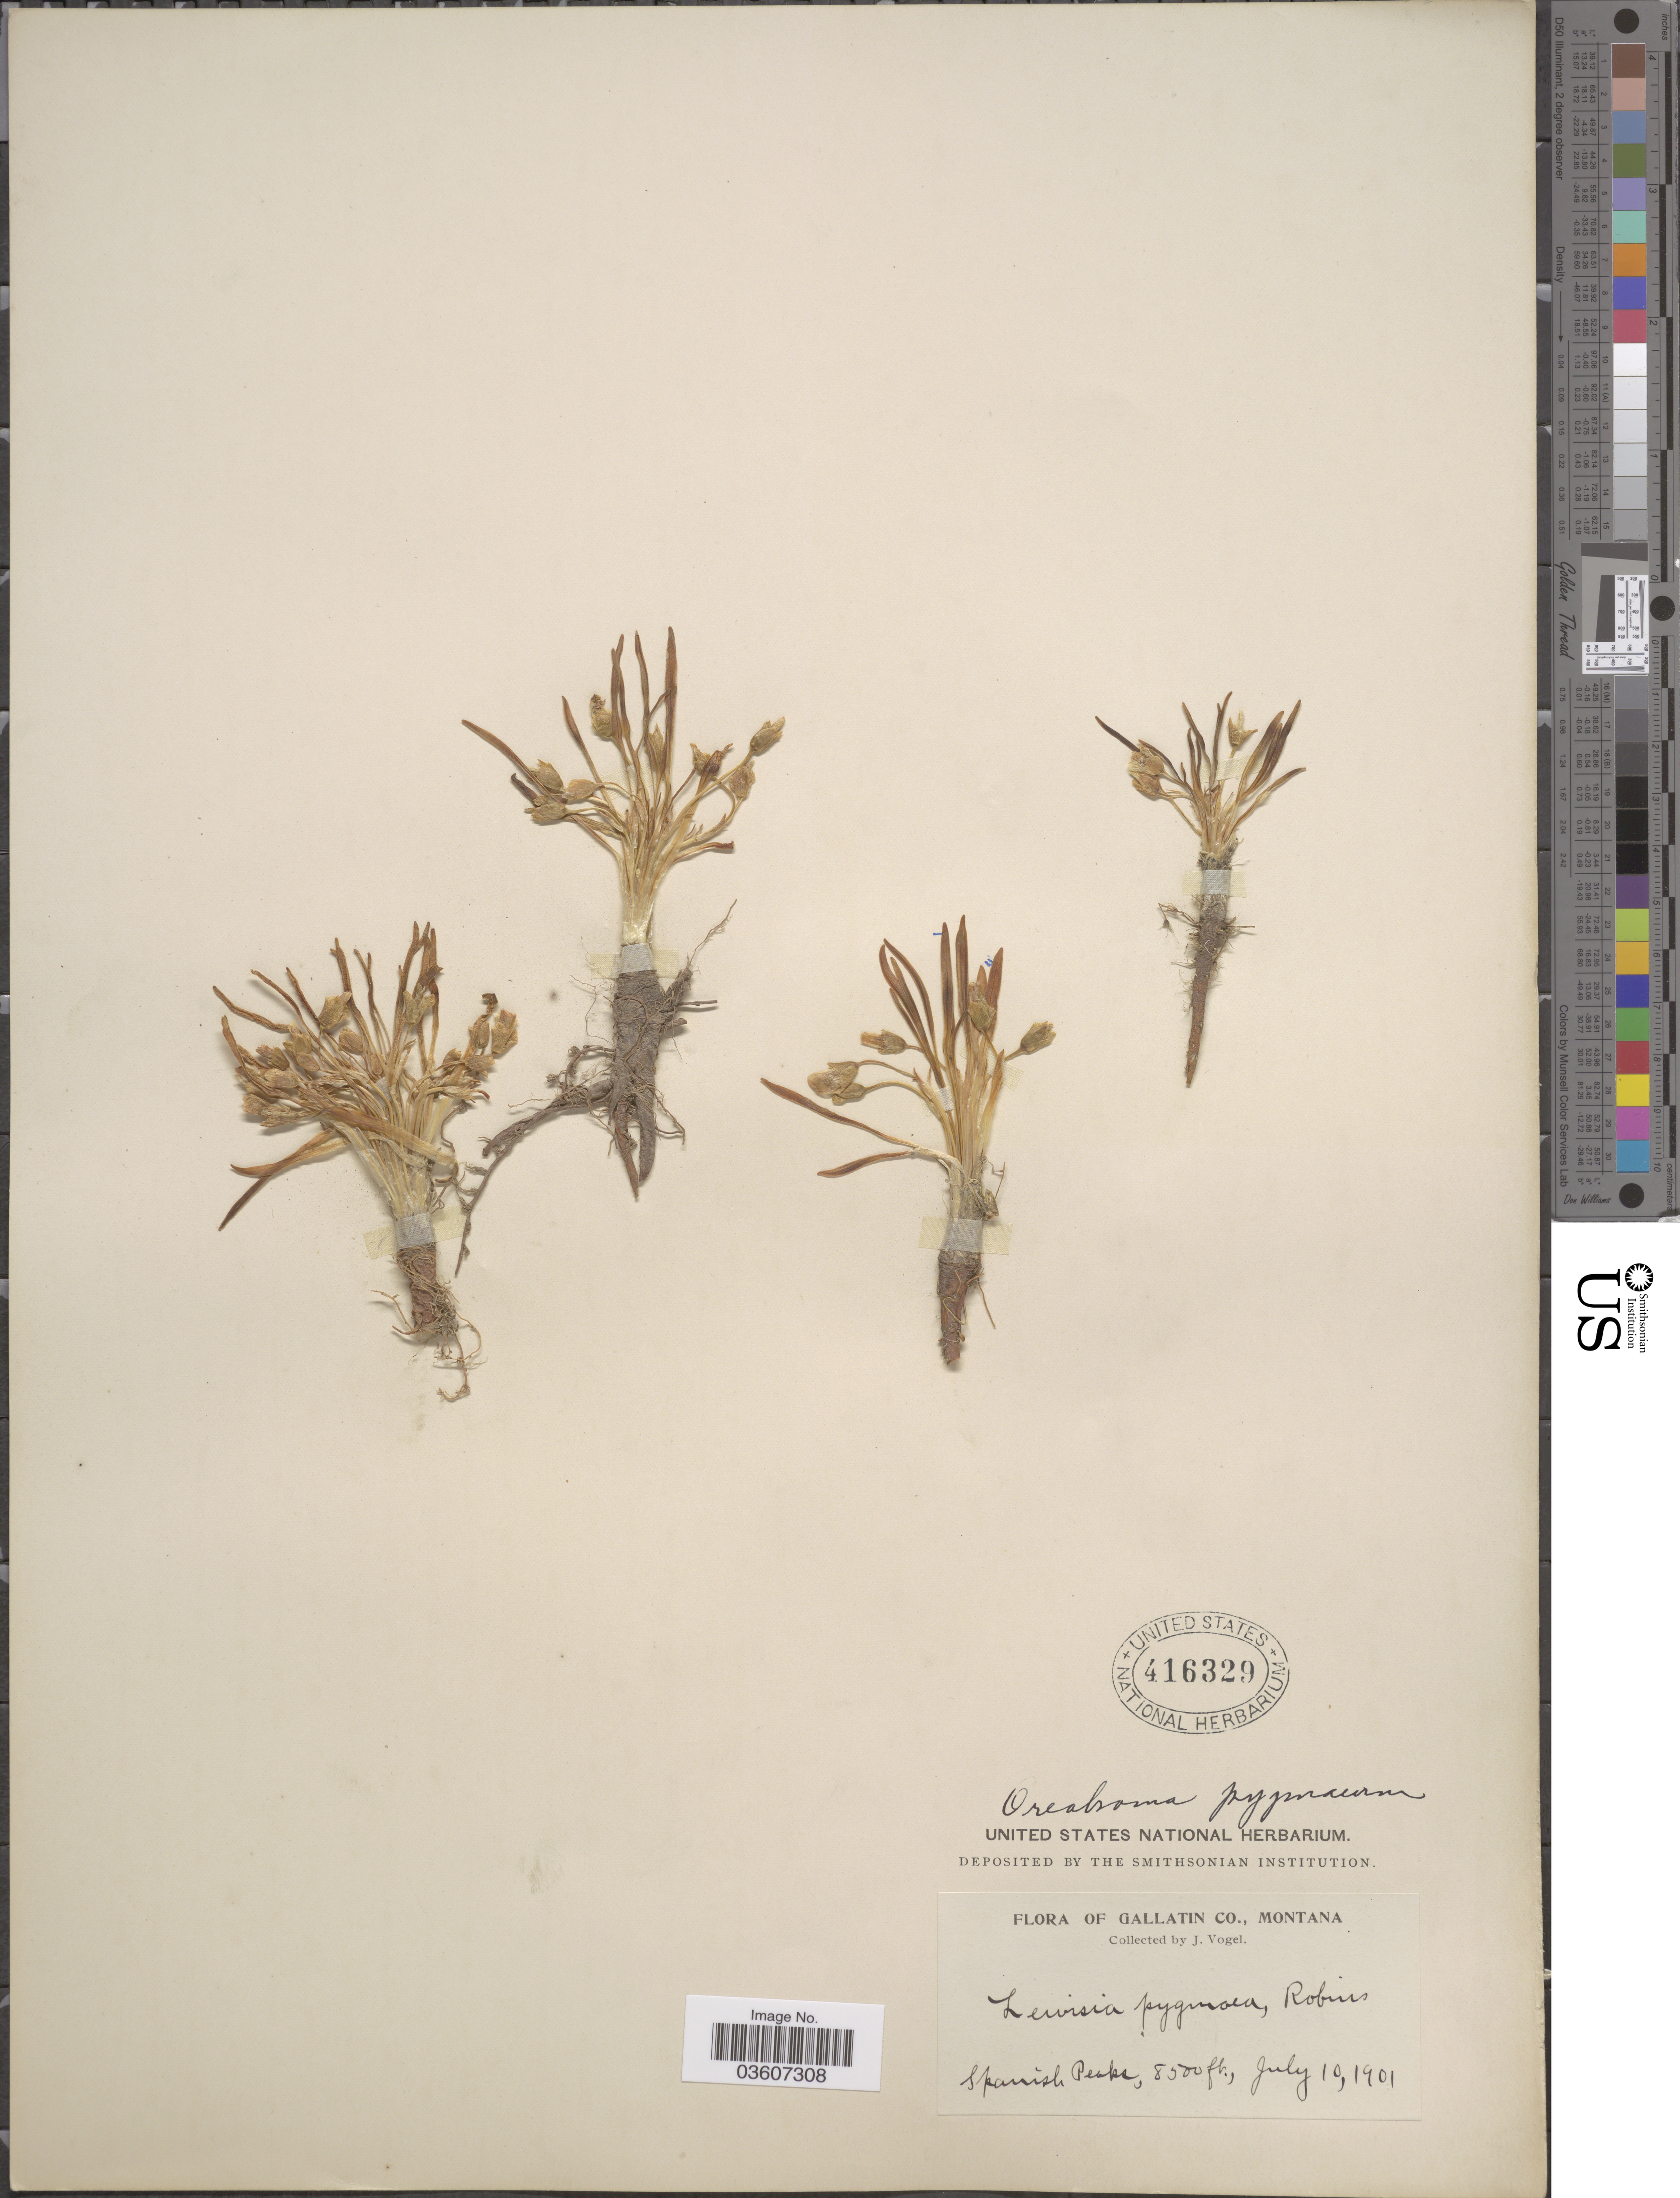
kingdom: Plantae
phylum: Tracheophyta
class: Magnoliopsida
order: Caryophyllales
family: Montiaceae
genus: Lewisia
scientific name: Lewisia pygmaea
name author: (A. Gray) B.L. Rob.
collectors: J. Vogel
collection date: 1901-07-10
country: United States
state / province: Montana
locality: Gallatin Co., Spanish Peaks.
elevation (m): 2591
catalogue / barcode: US 416329